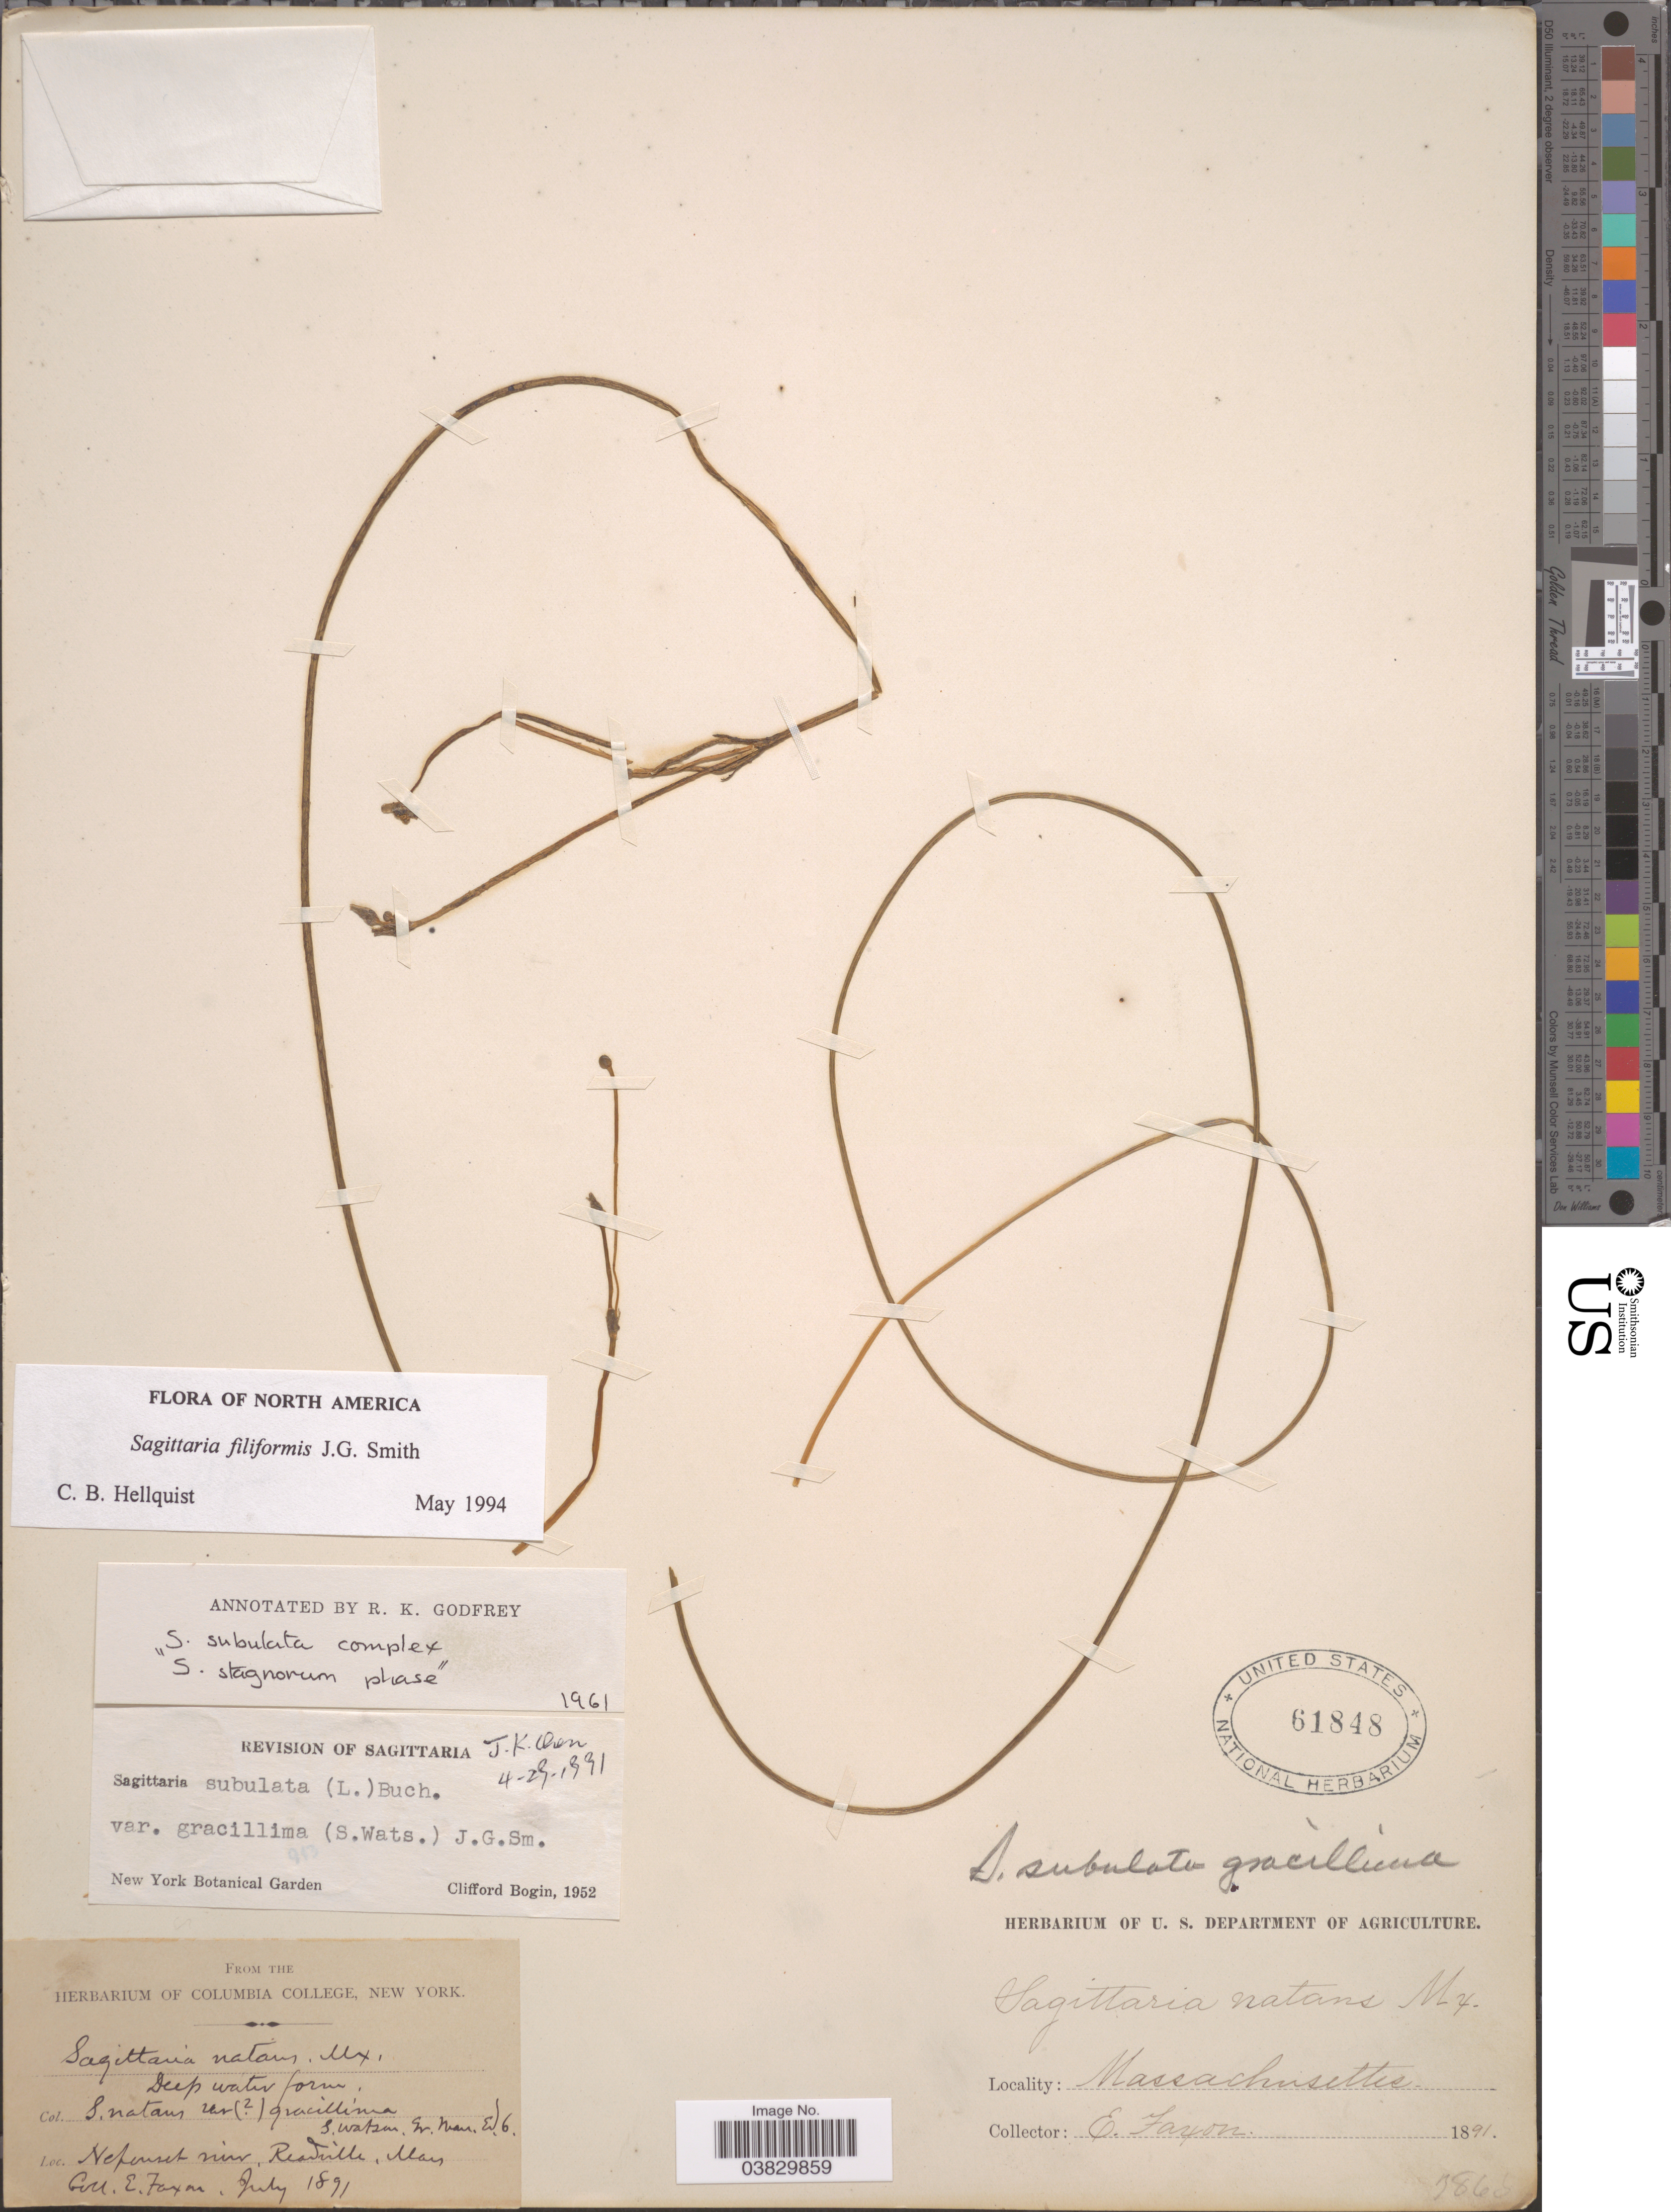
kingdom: Plantae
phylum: Tracheophyta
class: Liliopsida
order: Alismatales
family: Alismataceae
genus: Sagittaria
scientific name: Sagittaria filiformis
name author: J.G. Sm.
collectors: E. Faxon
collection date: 1891-07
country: United States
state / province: Massachusetts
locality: Neponset river. Readsville.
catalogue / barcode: US 61848